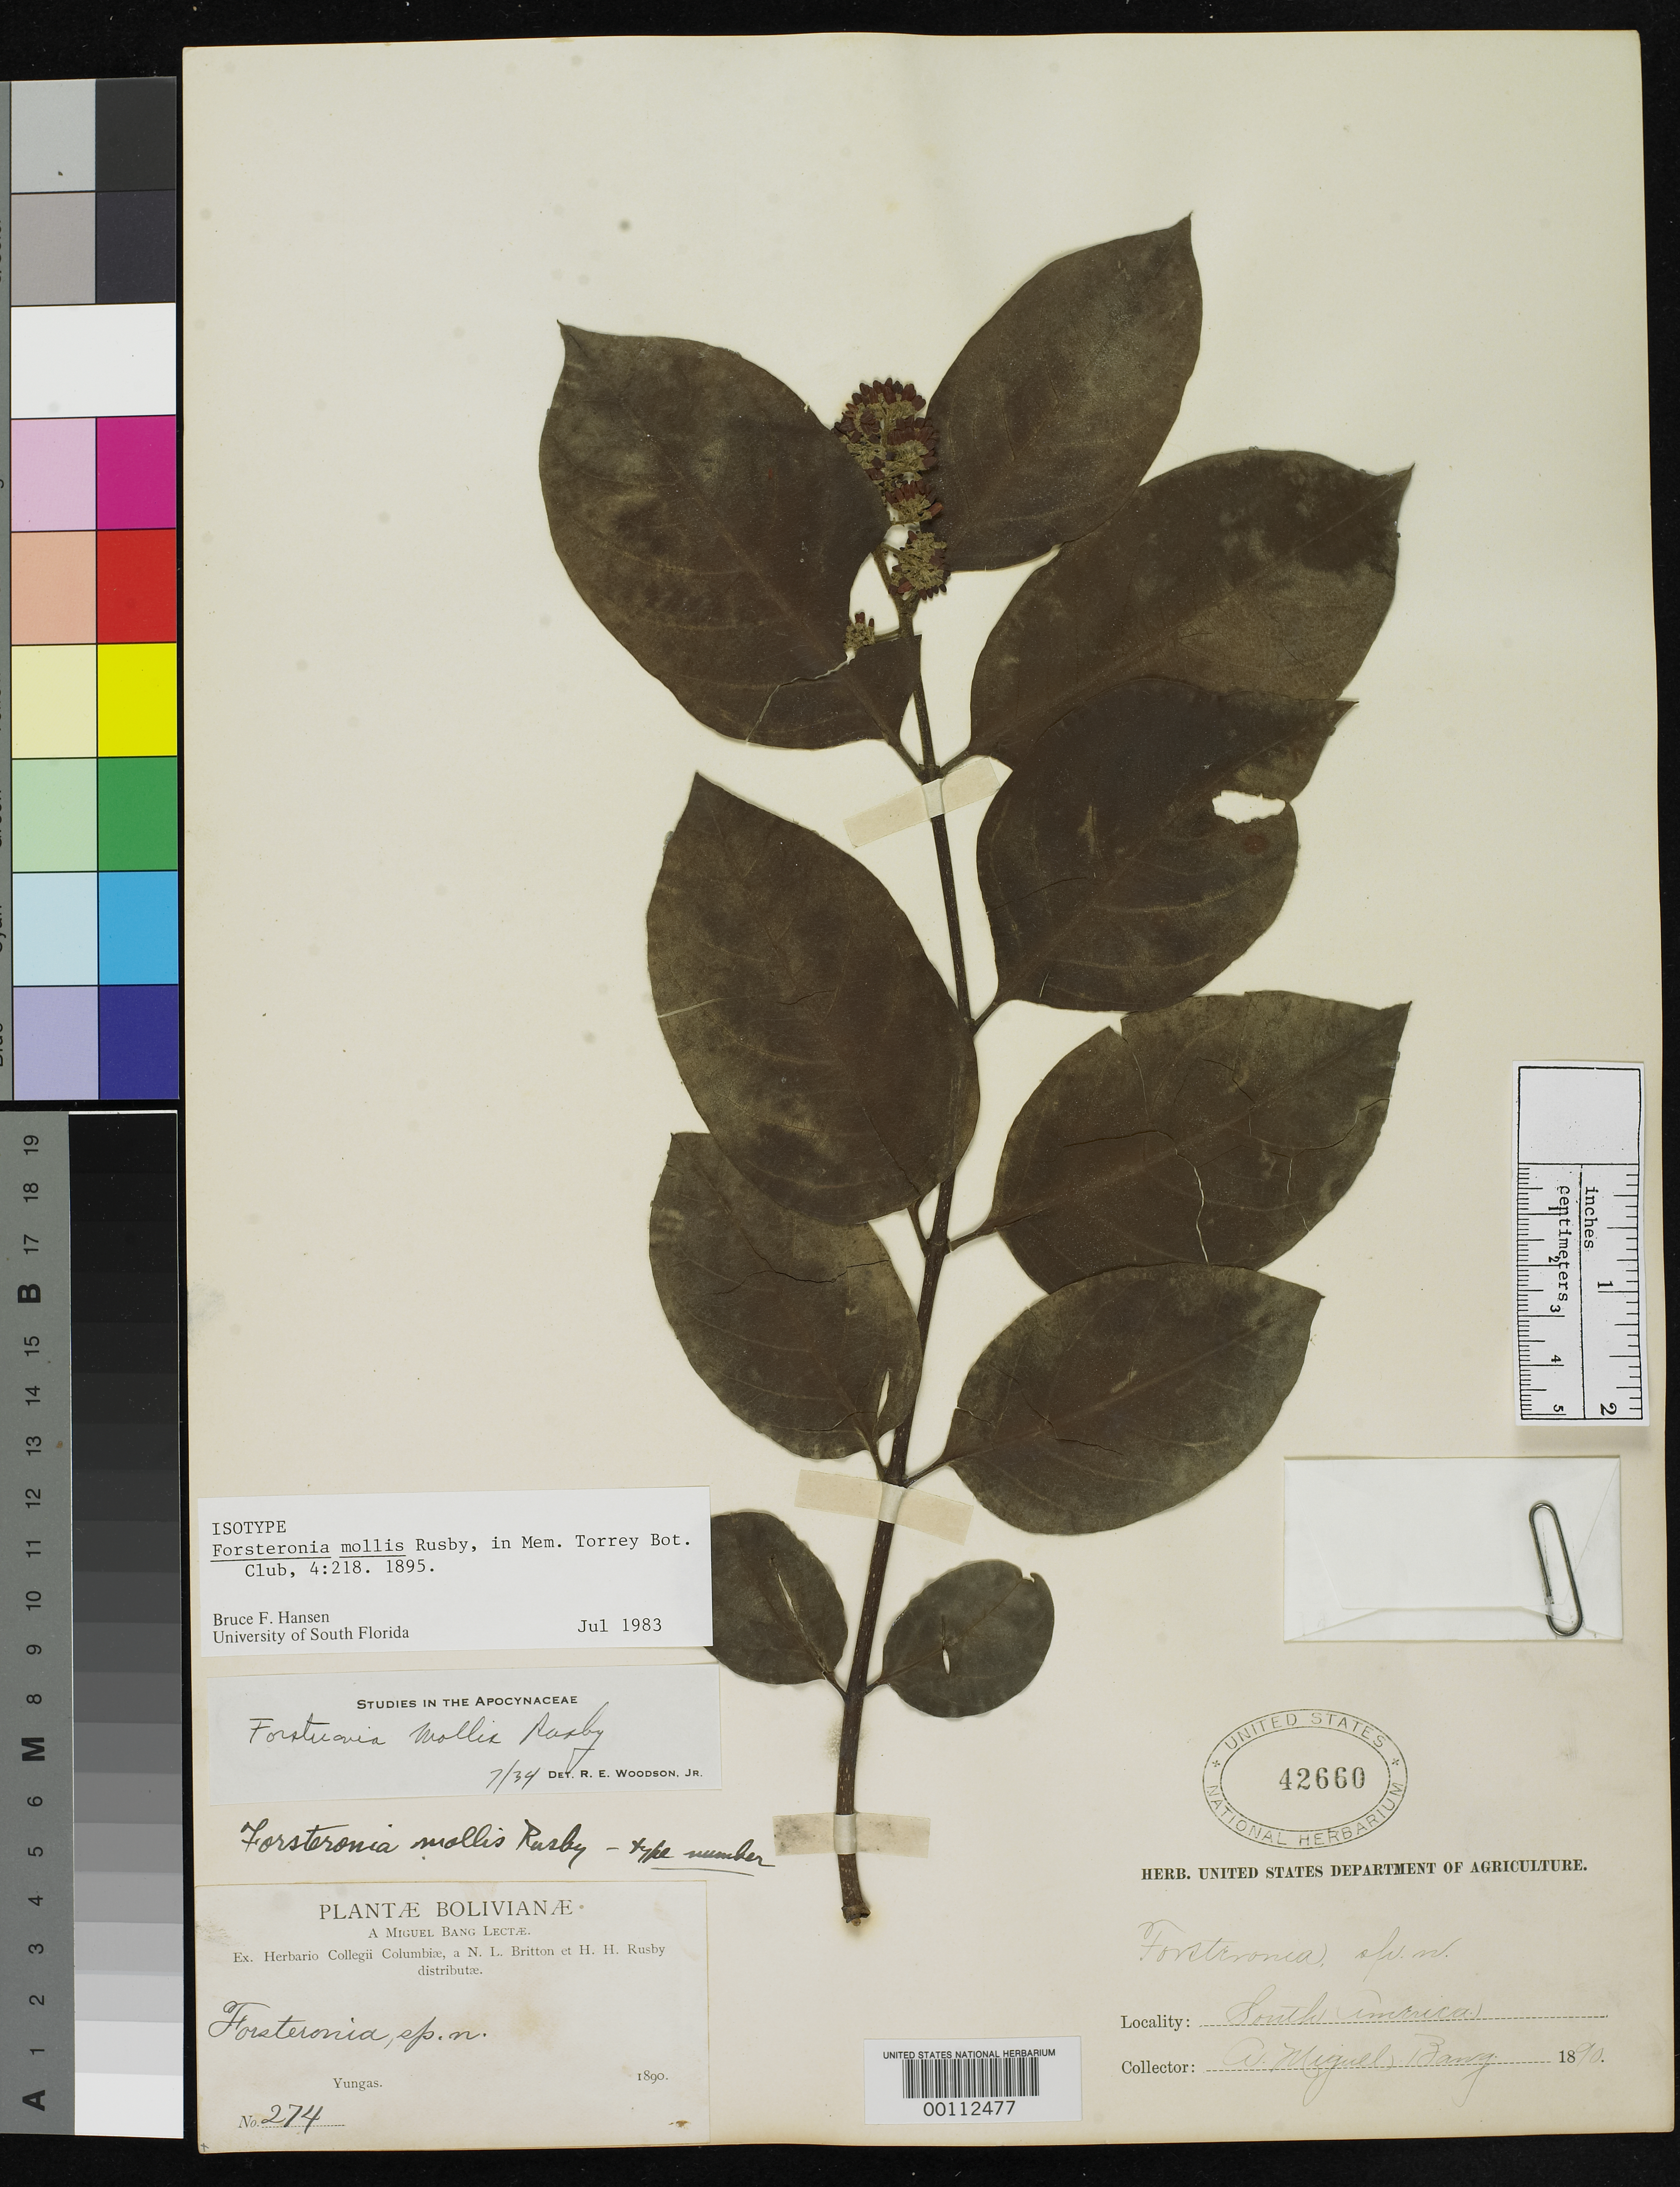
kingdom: Plantae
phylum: Tracheophyta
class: Magnoliopsida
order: Gentianales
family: Apocynaceae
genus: Forsteronia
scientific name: Forsteronia mollis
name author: Rusby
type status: Isotype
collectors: M. Bang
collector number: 274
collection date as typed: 1890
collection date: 1890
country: Bolivia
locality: Yungas.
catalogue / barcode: US 42660